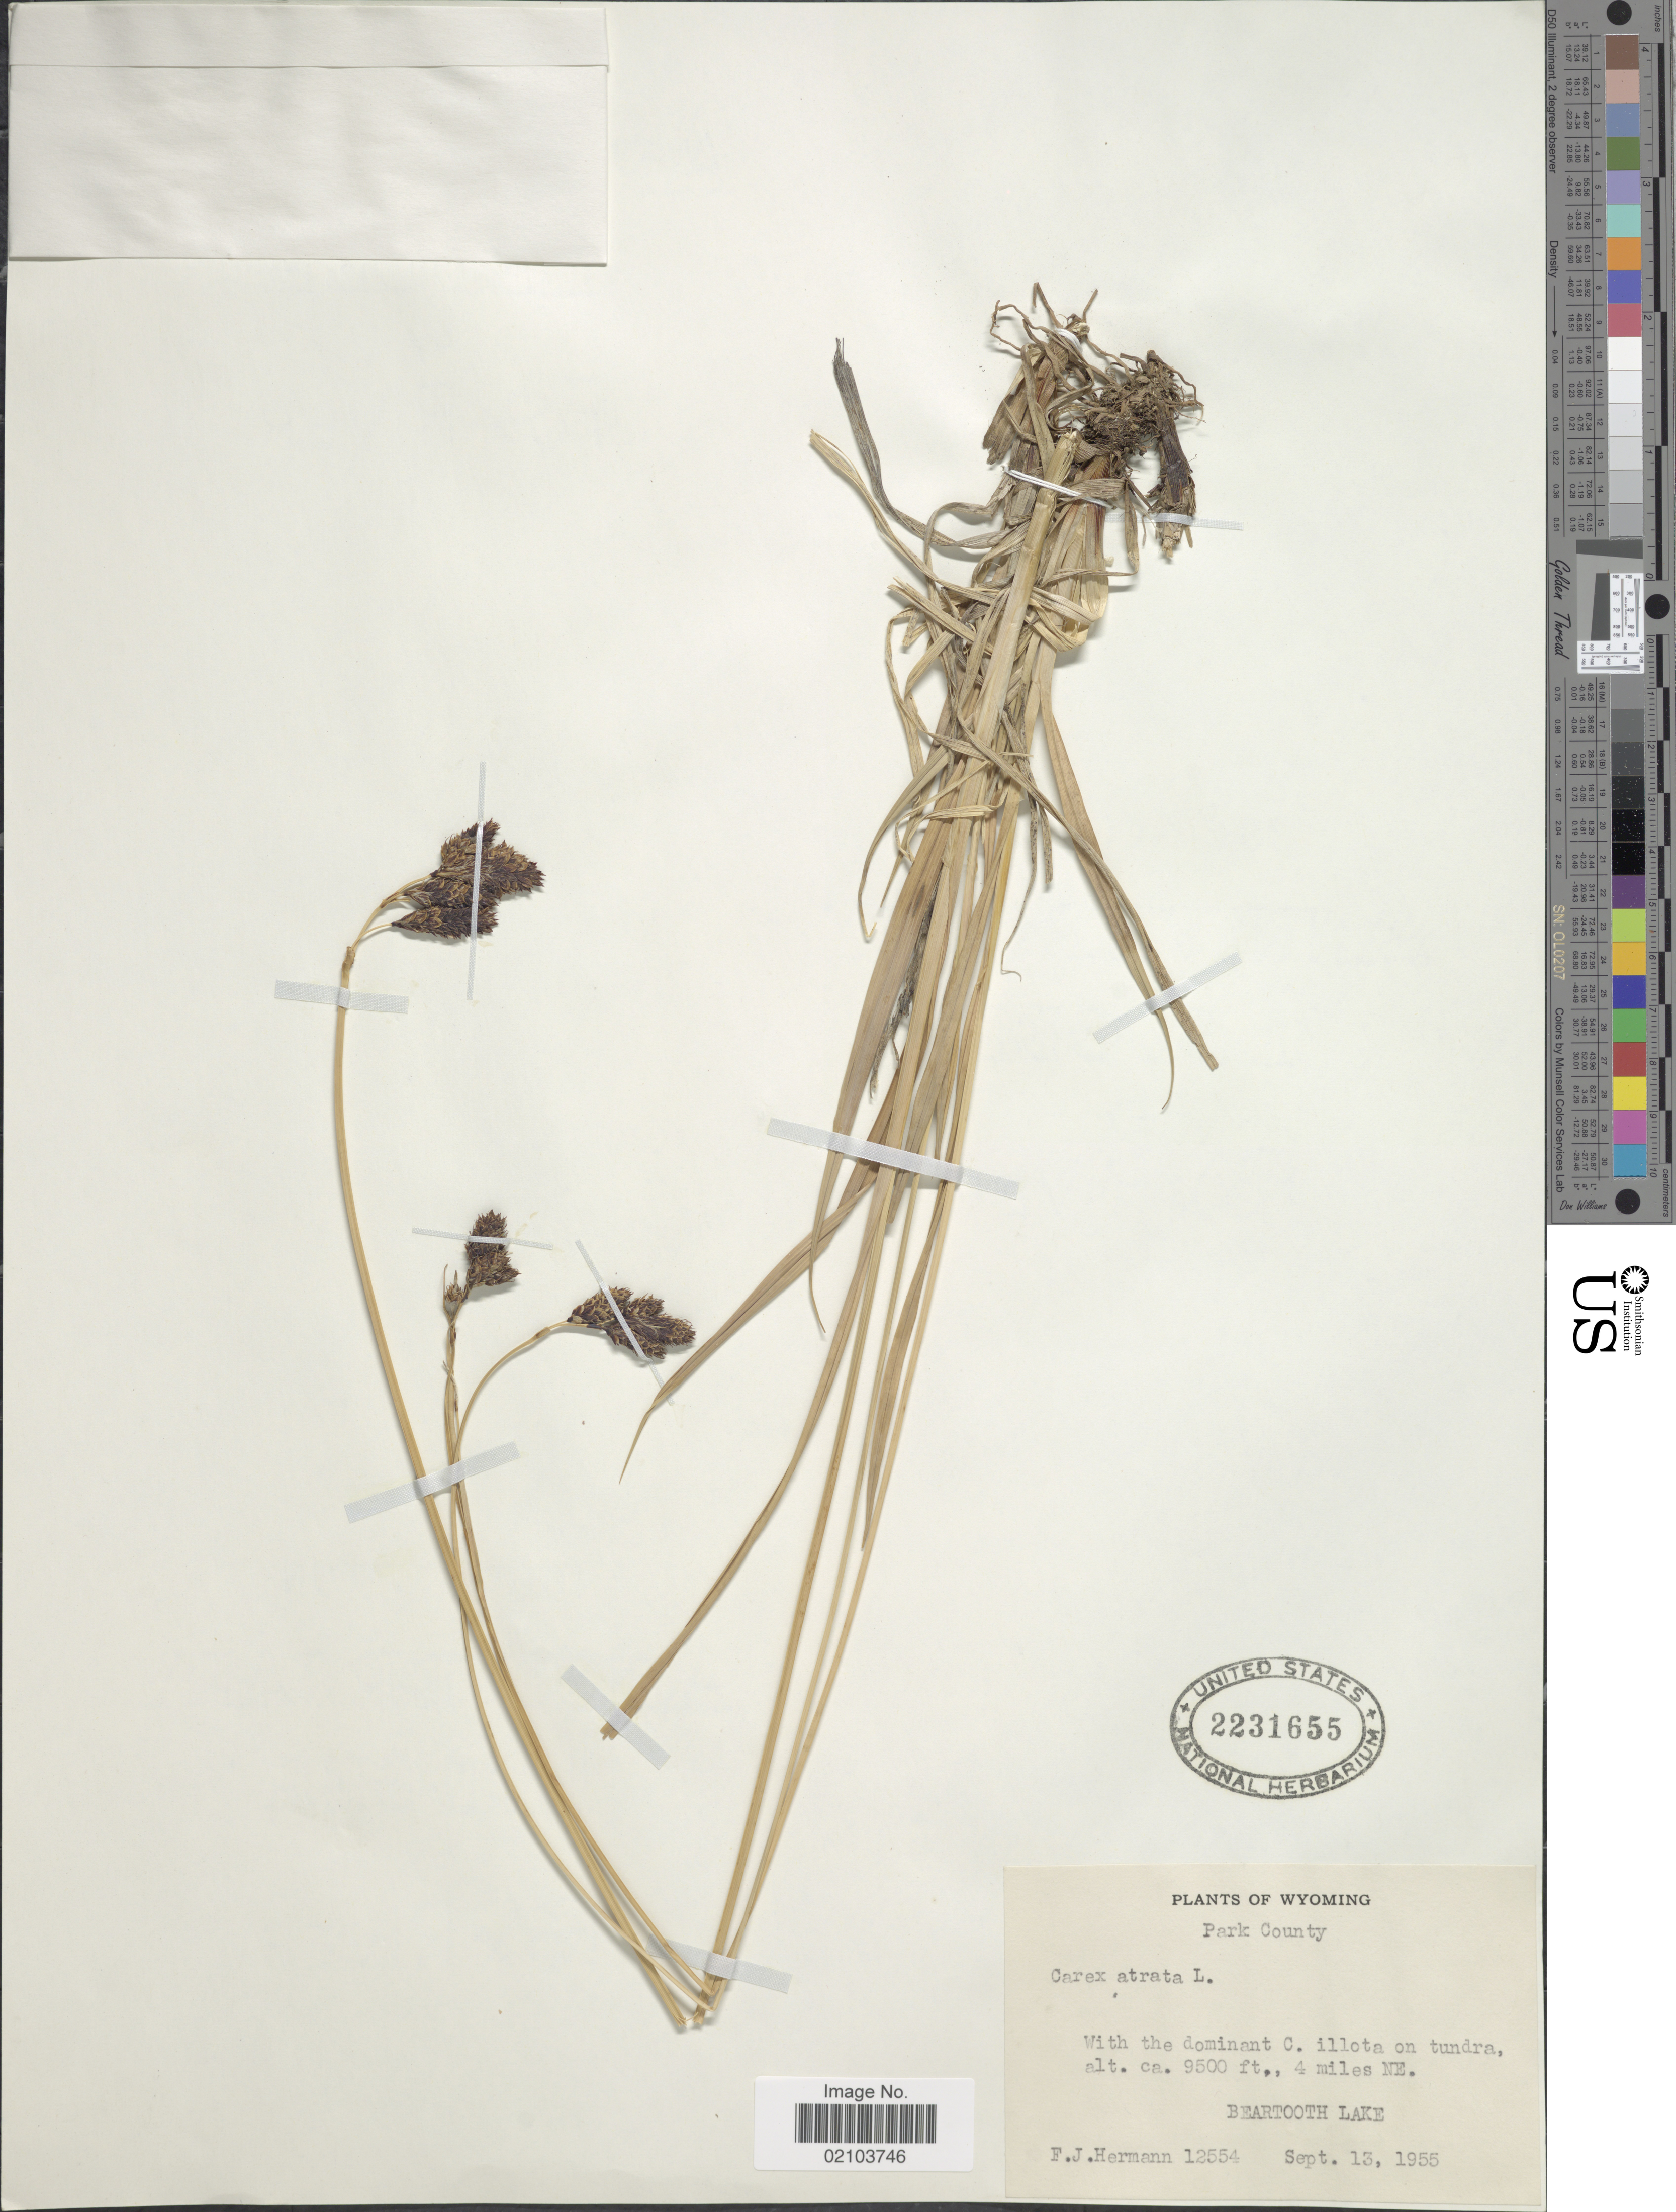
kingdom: Plantae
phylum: Tracheophyta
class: Liliopsida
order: Poales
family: Cyperaceae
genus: Carex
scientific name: Carex atrata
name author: L.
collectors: F. J. Hermann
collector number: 12554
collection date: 1955-09-13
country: United States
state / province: Wyoming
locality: Park County. 4 miles NE. Beartooth Lake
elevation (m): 2896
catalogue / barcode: US 2231655